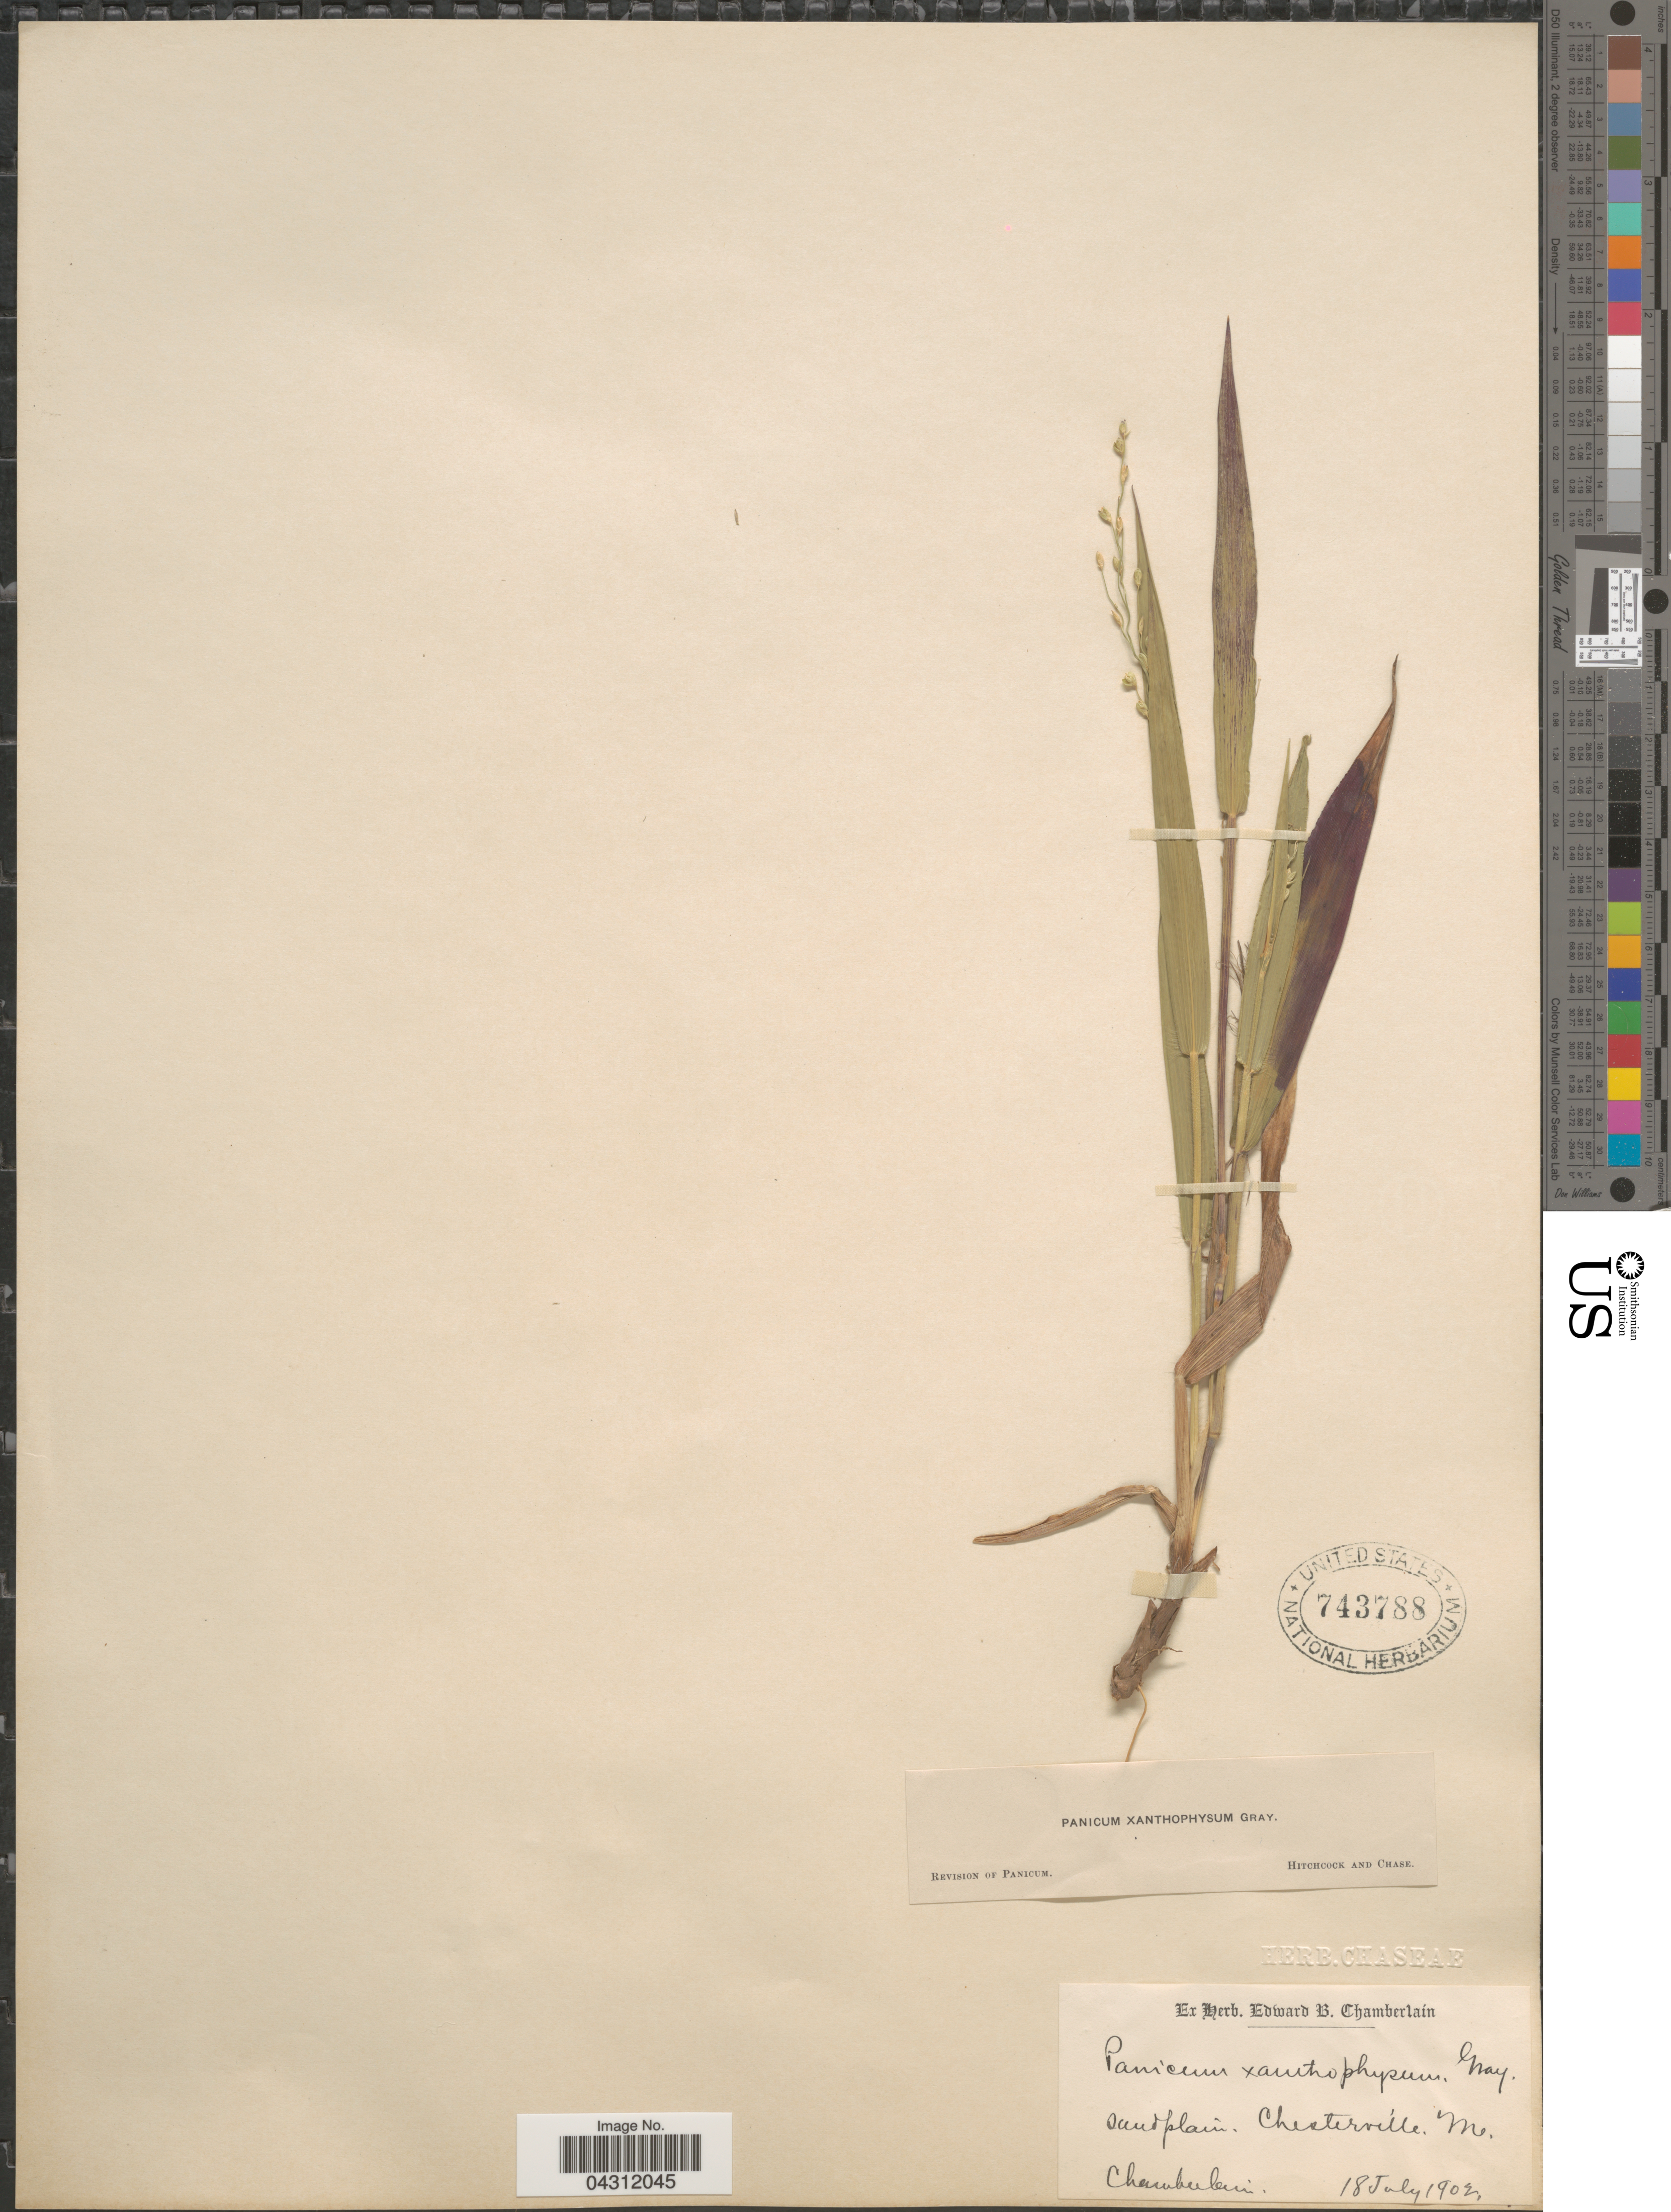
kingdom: Plantae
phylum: Tracheophyta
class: Liliopsida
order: Poales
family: Poaceae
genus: Dichanthelium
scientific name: Dichanthelium xanthophysum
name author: (A. Gray) Freckmann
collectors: E. Chamberlain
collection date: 1902-07-18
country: United States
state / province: Maine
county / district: Franklin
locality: Chesterville.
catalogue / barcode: US 743788